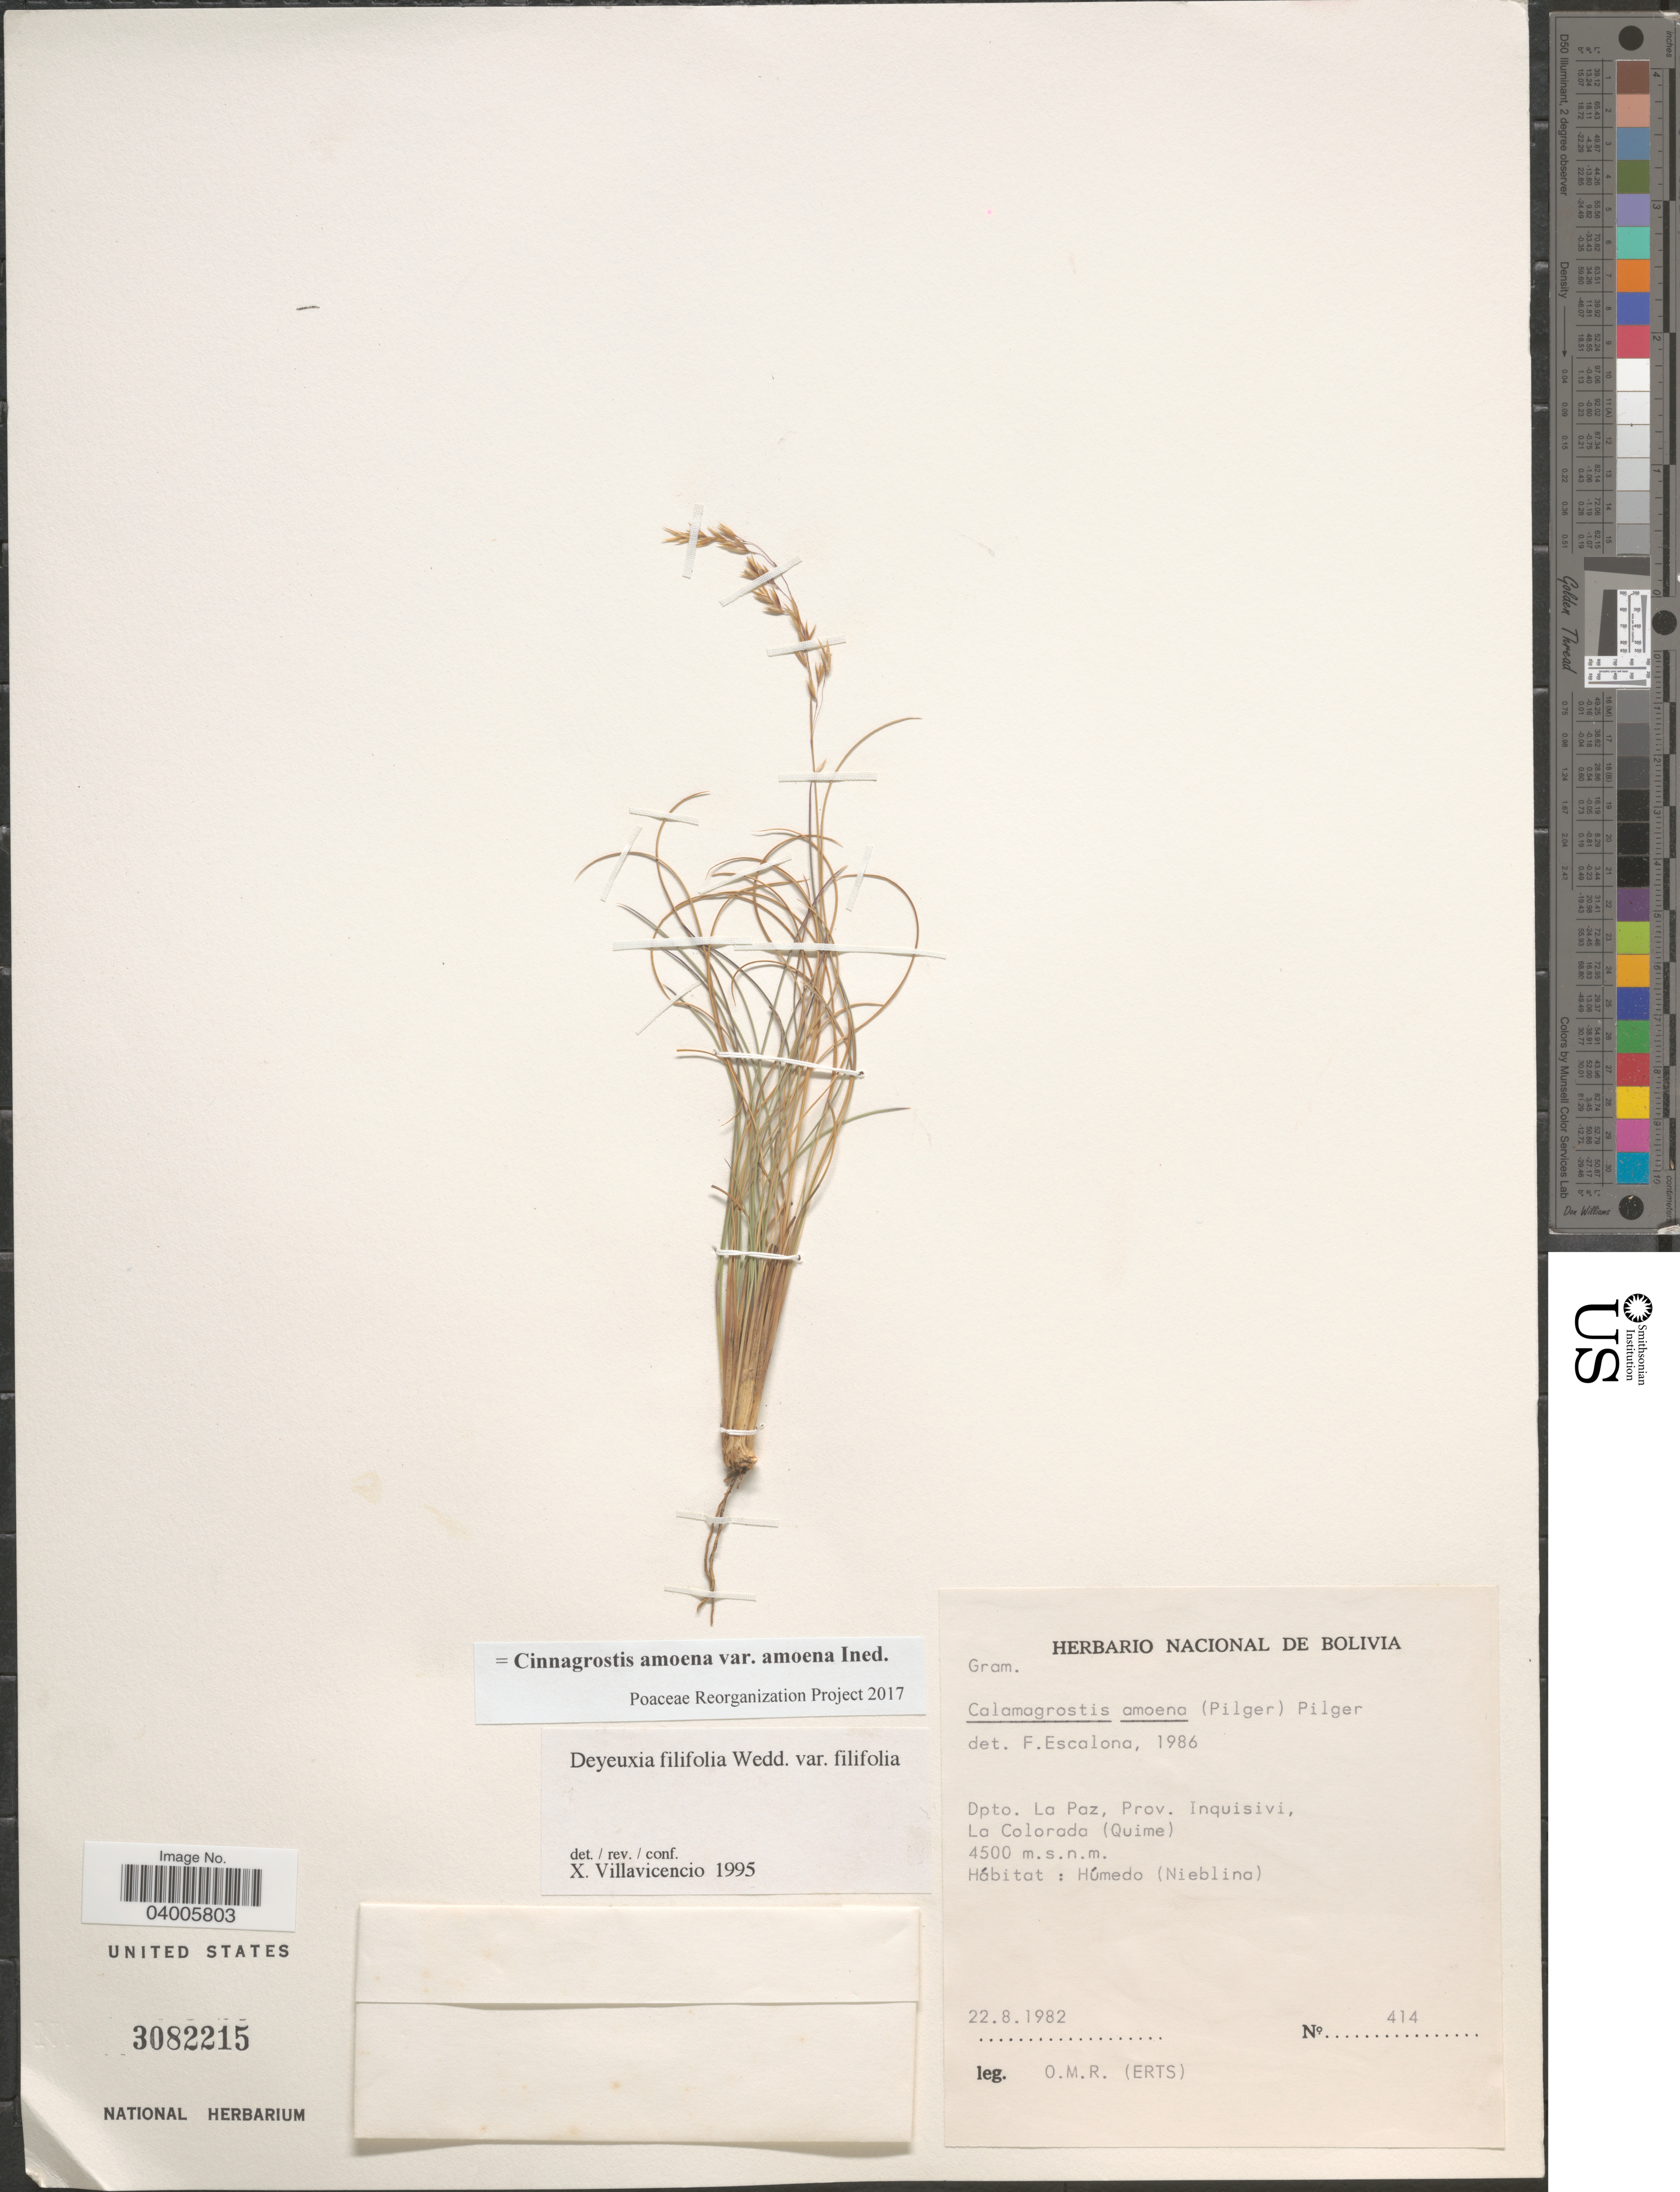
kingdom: Plantae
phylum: Tracheophyta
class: Liliopsida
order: Poales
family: Poaceae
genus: Cinnagrostis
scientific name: Cinnagrostis filifolia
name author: (Wedd.) P.M. Peterson et al.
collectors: O. M. R.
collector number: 414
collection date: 1982-08-22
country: Bolivia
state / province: La Paz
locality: Dpto. La Paz, Prov. Inquisivi, La Colorada (Quime).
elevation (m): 4500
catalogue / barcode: US 3082215